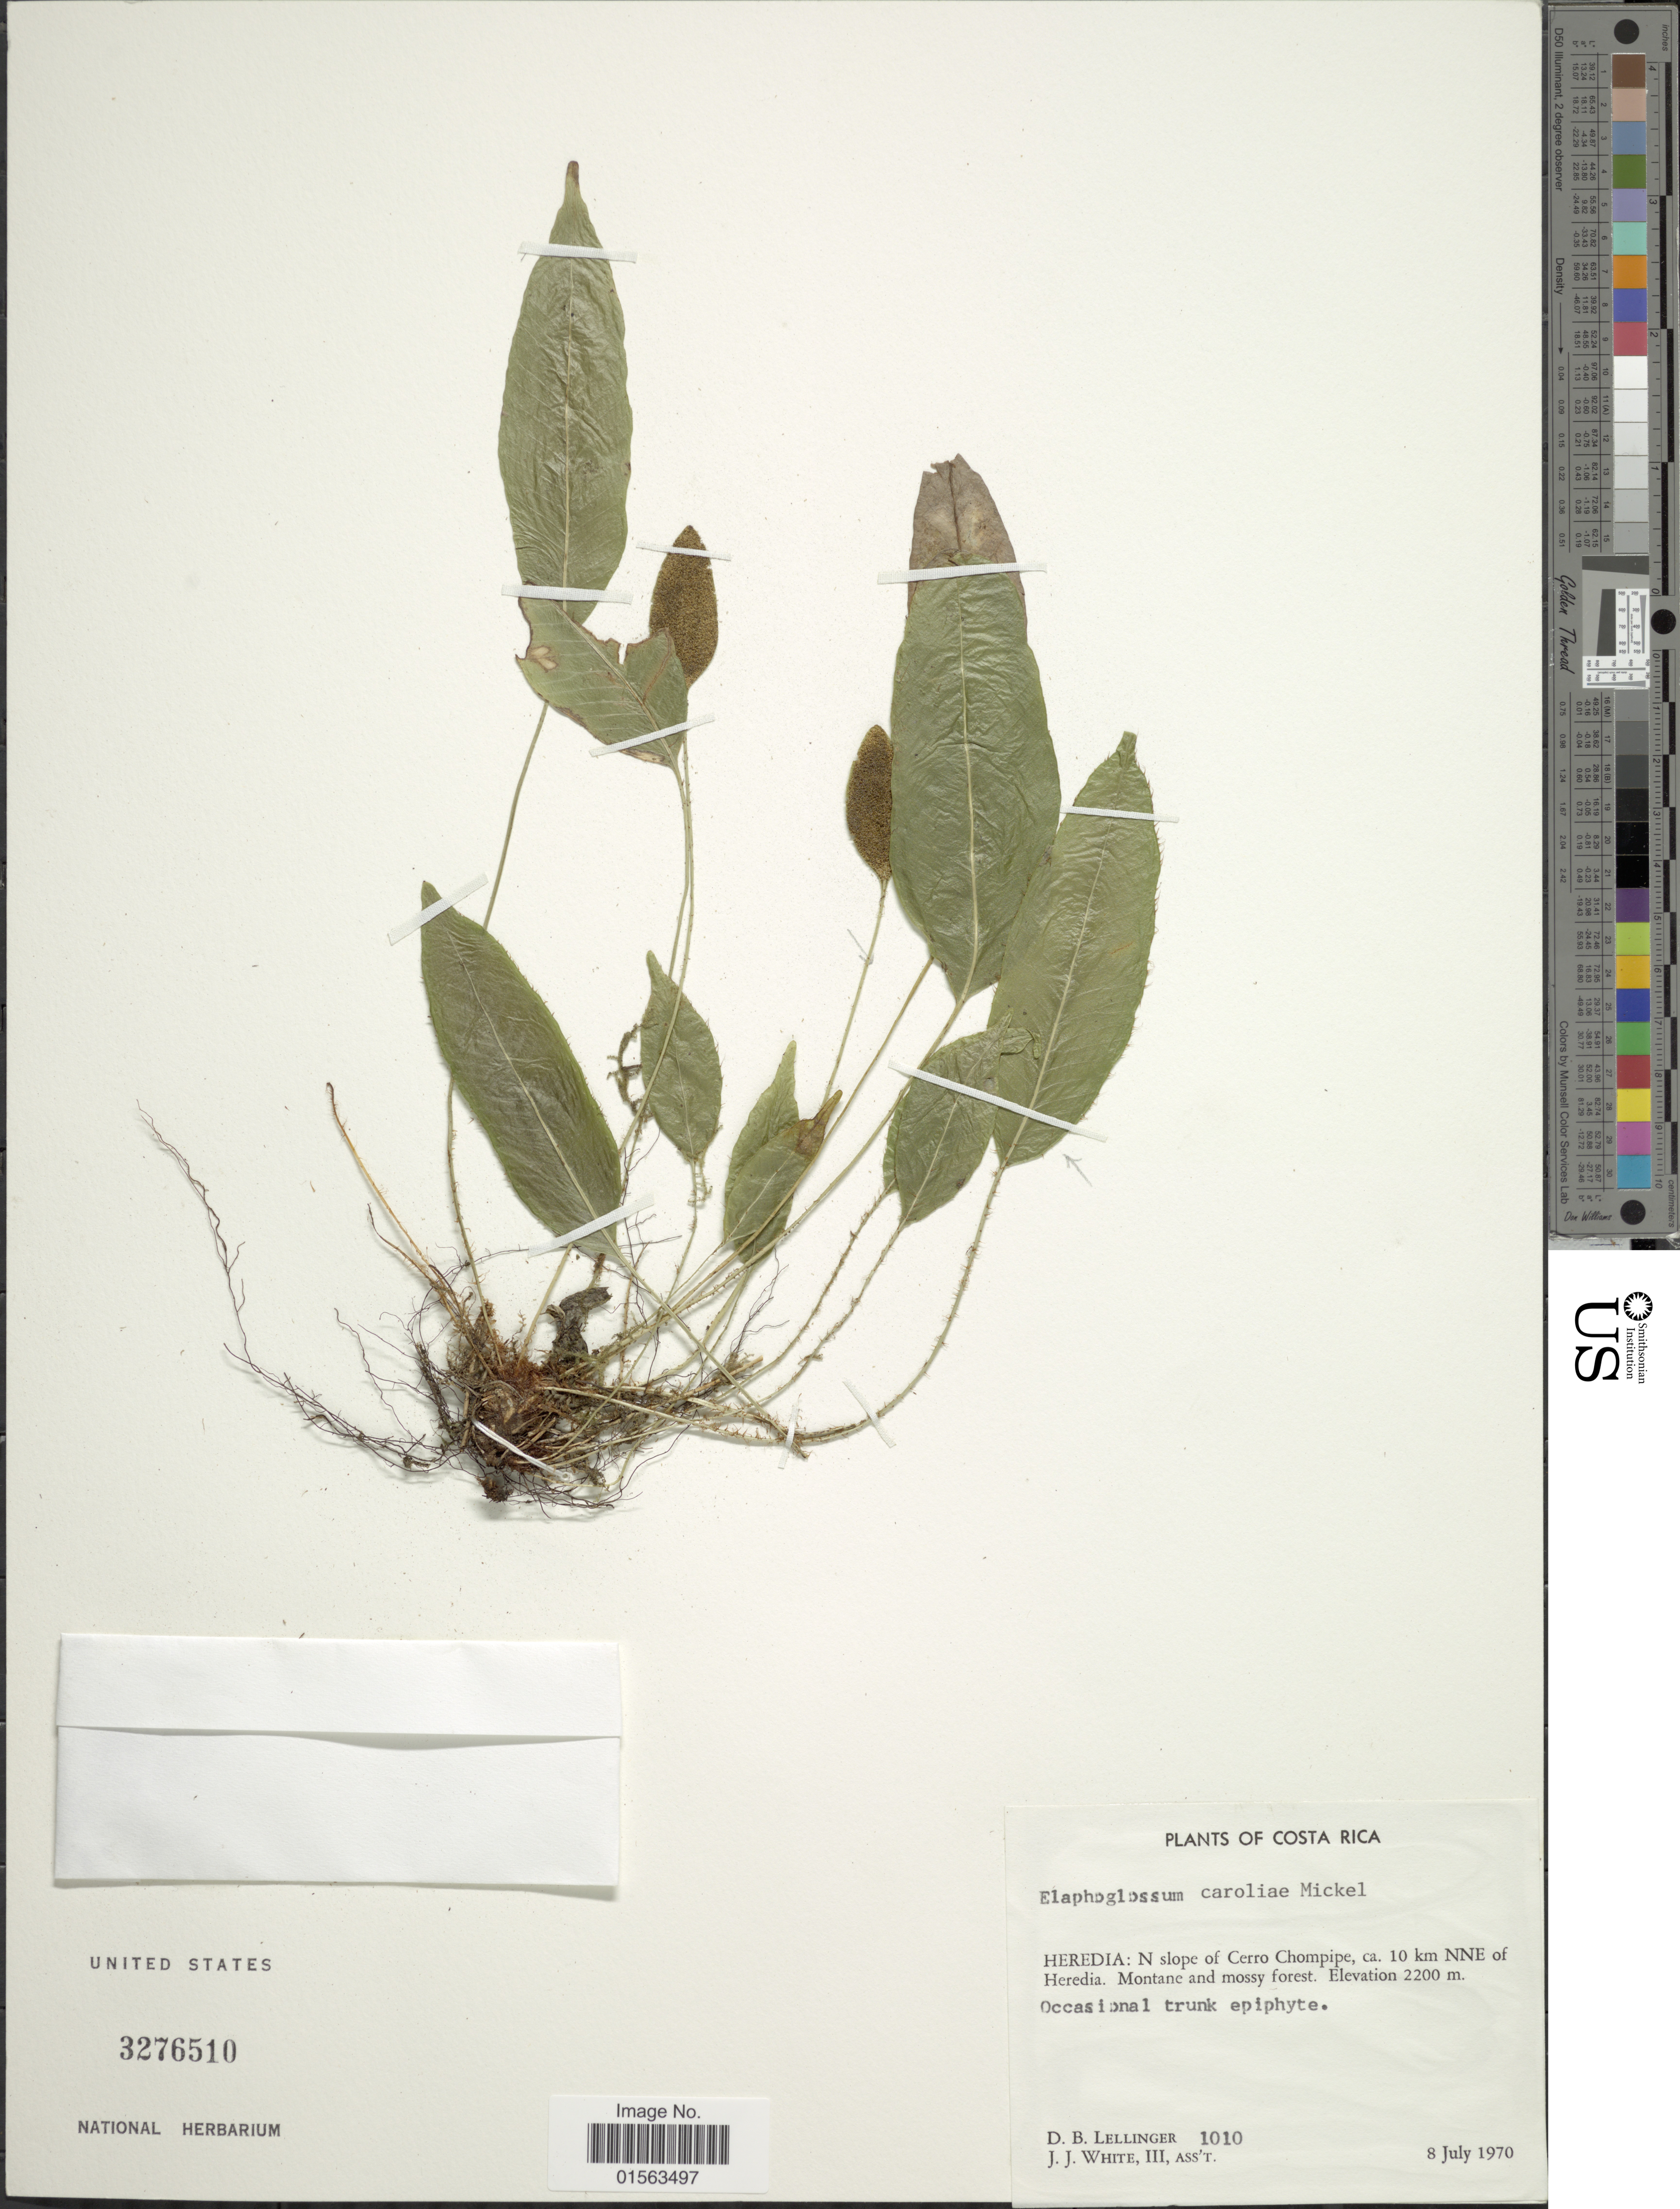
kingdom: Plantae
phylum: Tracheophyta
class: Polypodiopsida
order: Polypodiales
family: Dryopteridaceae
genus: Elaphoglossum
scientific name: Elaphoglossum caroliae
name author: Mickel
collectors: D. B. Lellinger & J. J. White III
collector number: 1010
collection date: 1970-07-08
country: Costa Rica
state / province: Heredia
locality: Heredia: N slope of Cerro Chompipe, ca. 10 km NNE of Heredia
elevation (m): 2200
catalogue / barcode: US 3276510